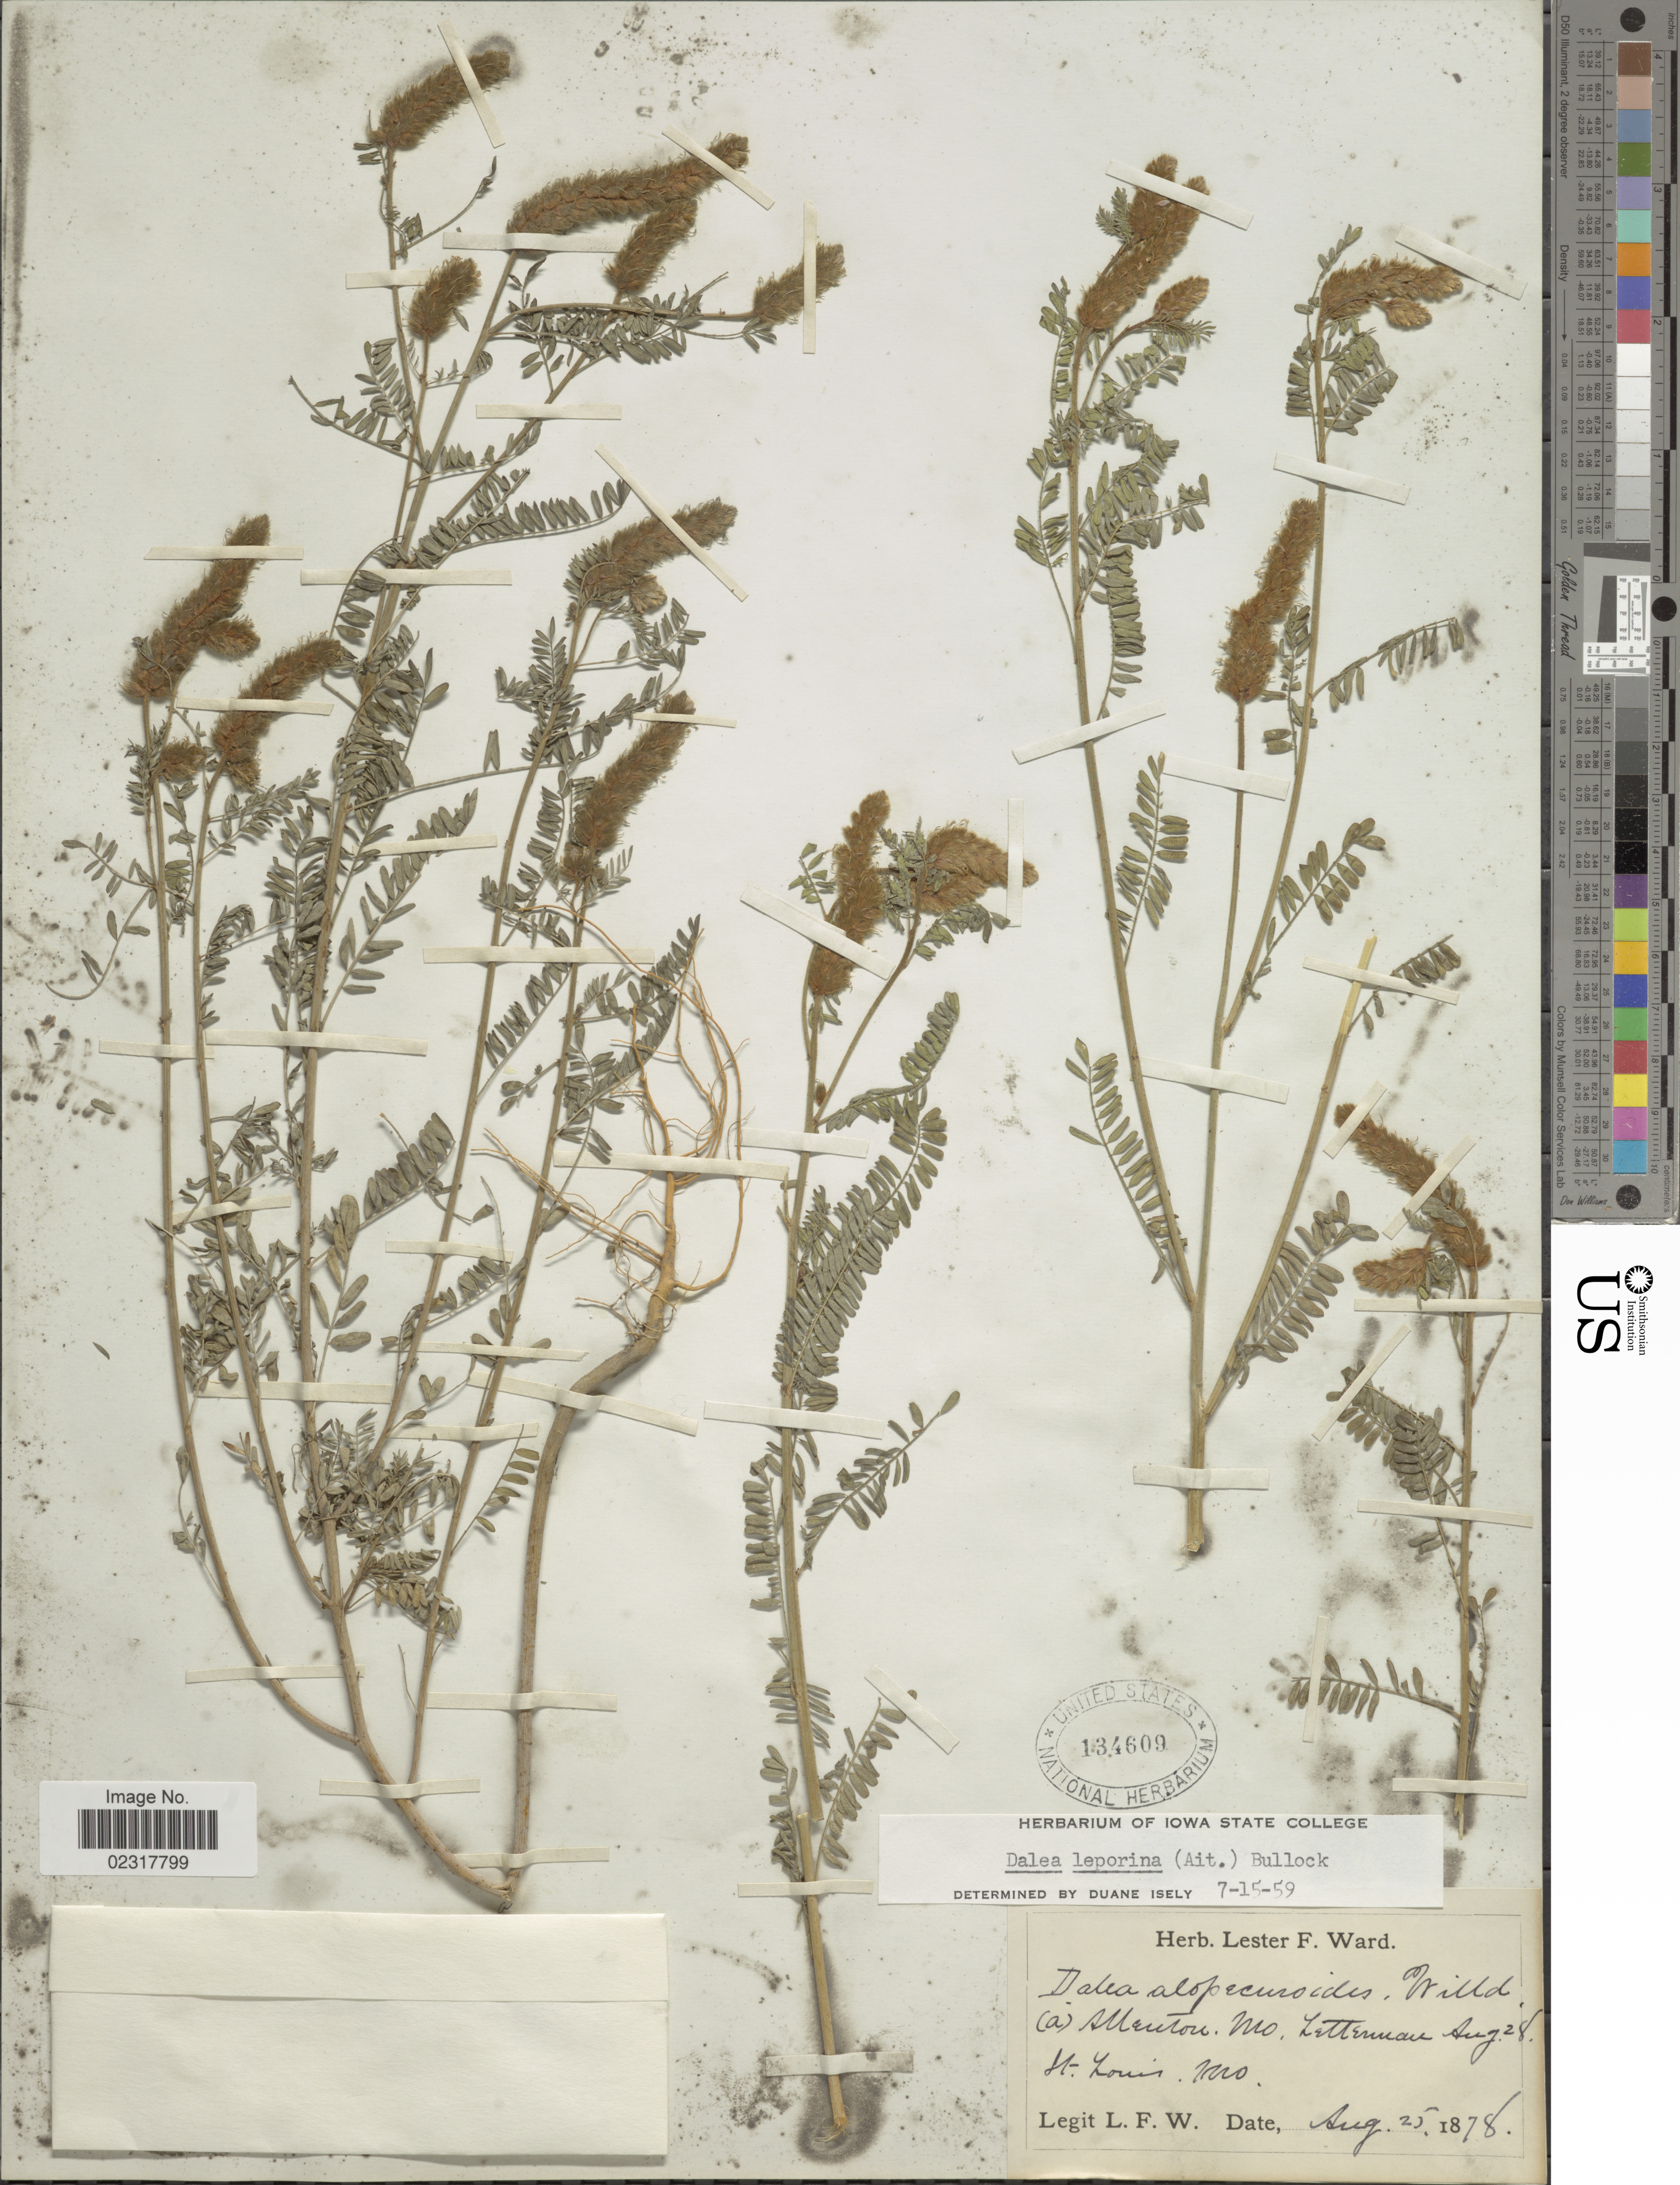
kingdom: Plantae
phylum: Tracheophyta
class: Magnoliopsida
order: Fabales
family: Fabaceae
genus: Dalea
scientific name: Dalea leporina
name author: (Aiton) Bullock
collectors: L. F. Ward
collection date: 1878-08-25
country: United States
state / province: Missouri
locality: St. Louis, Mo.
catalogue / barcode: US 134609